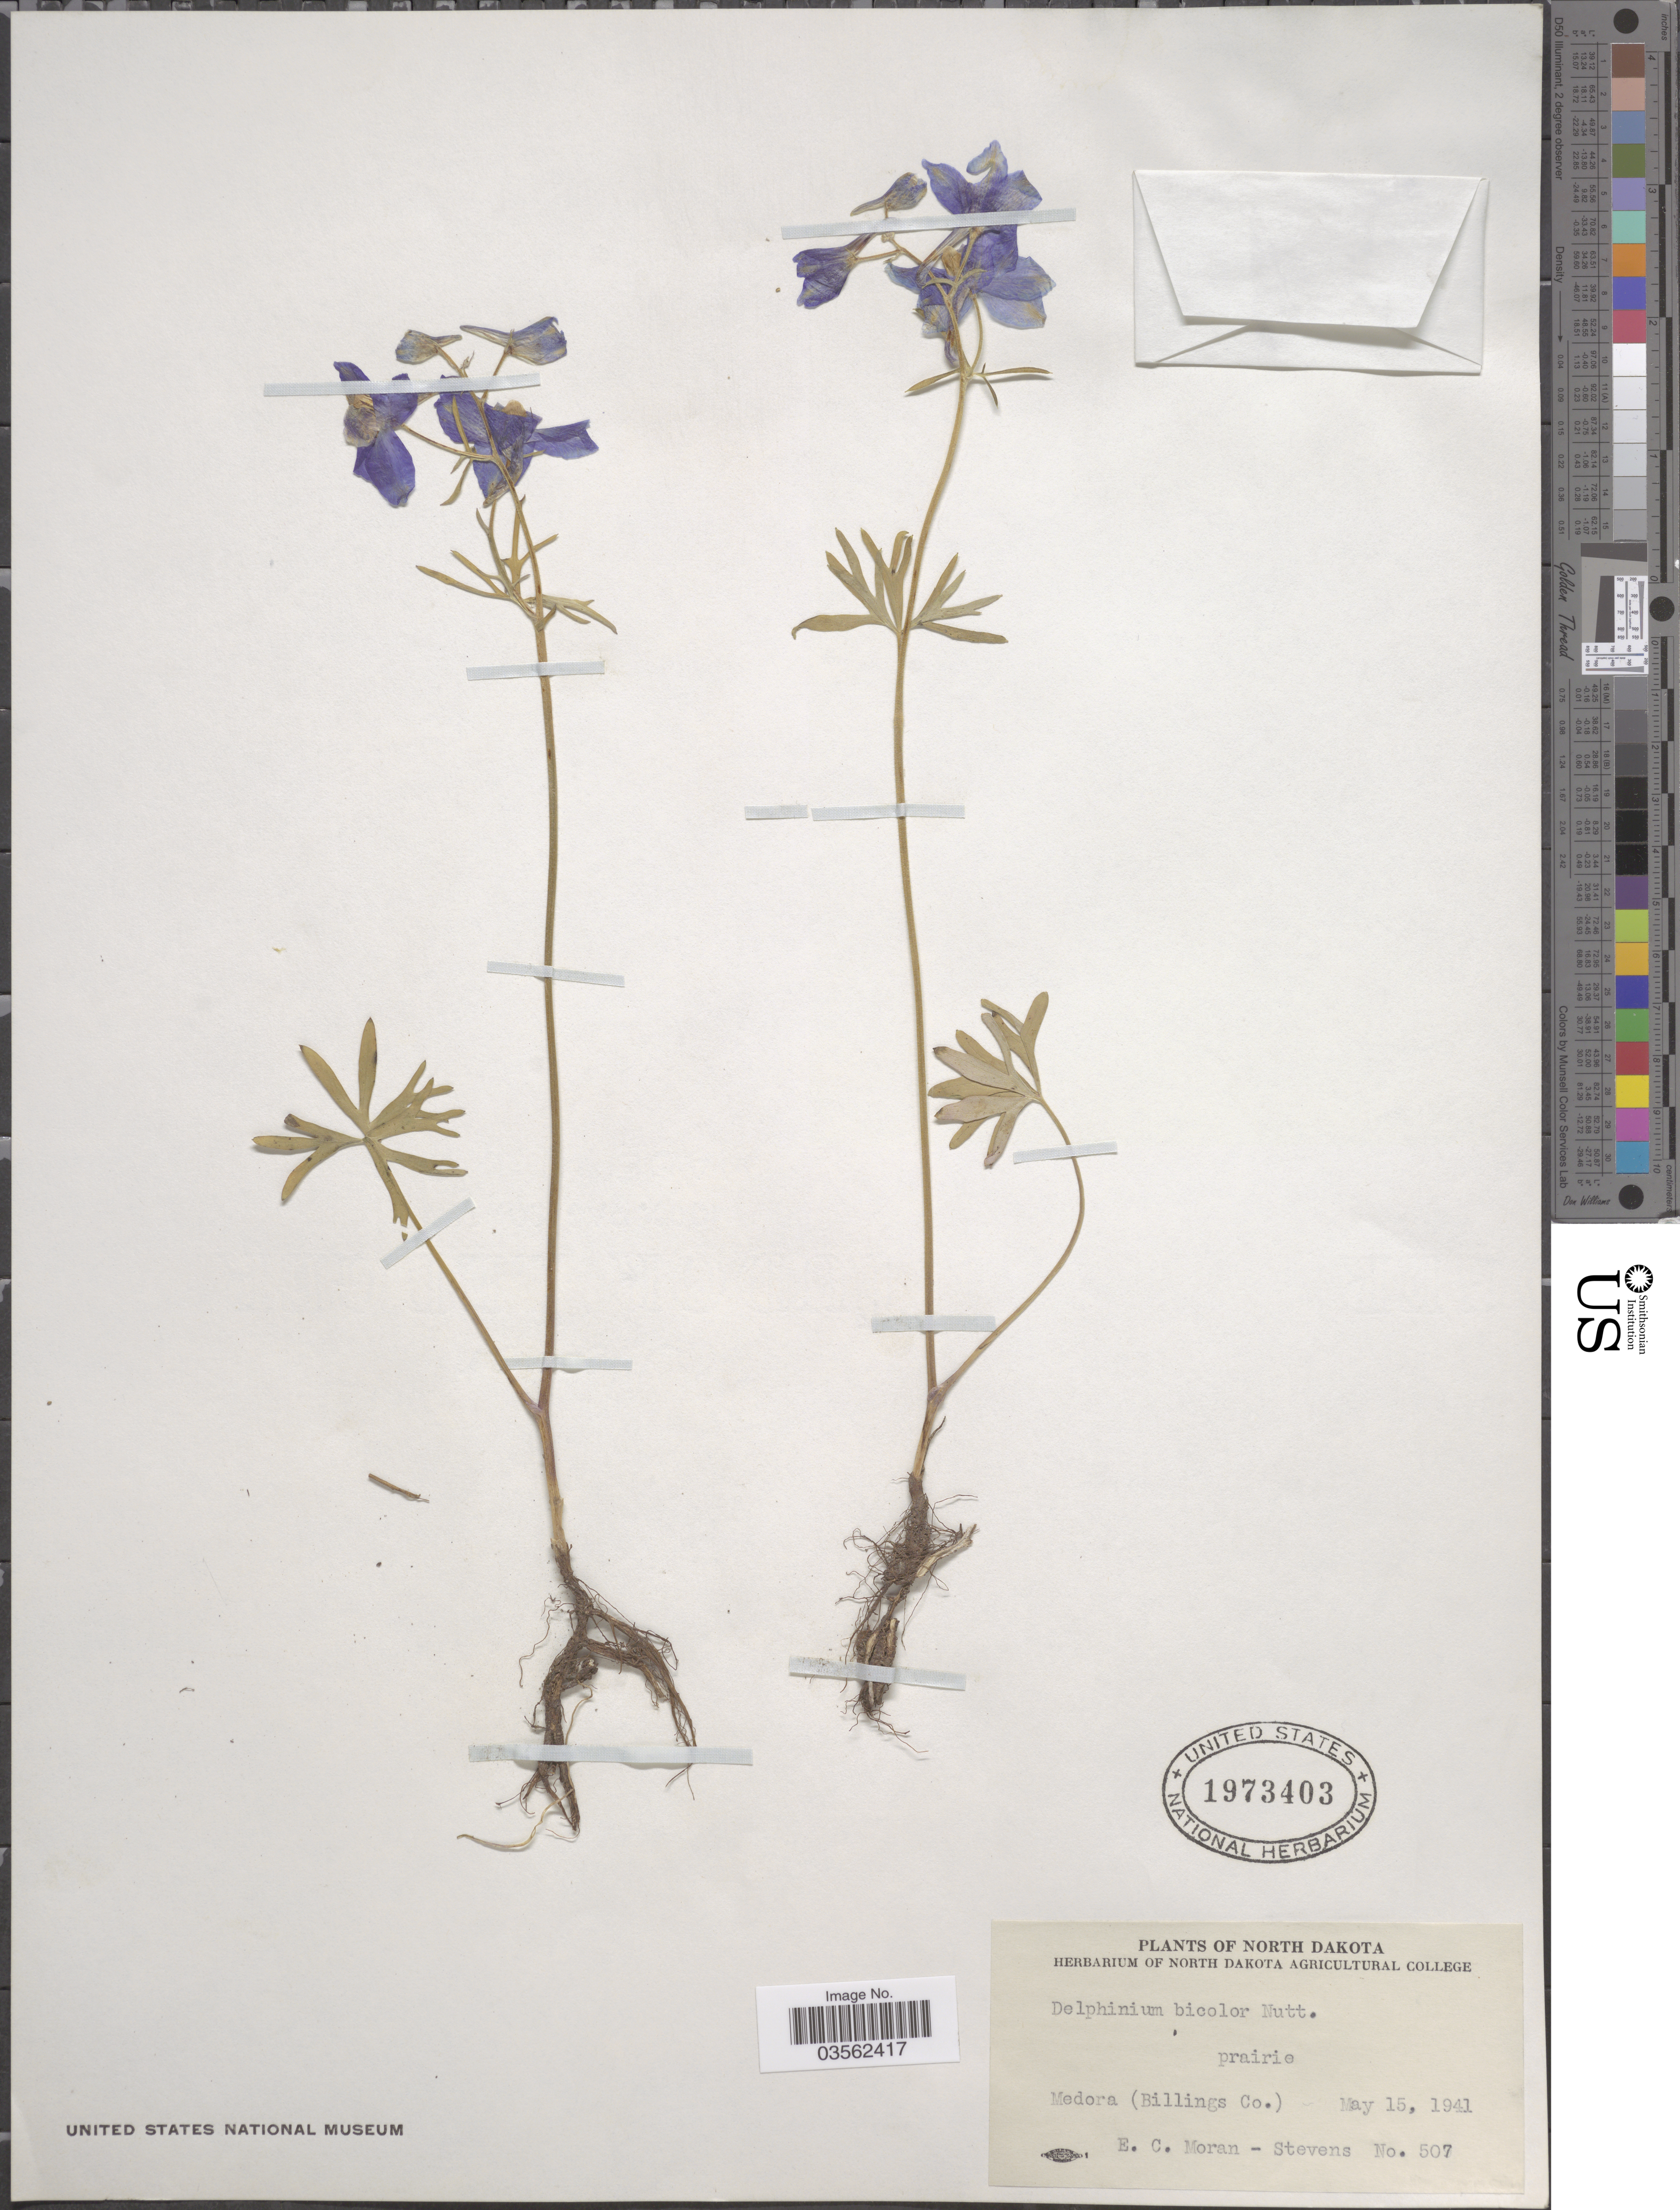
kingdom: Plantae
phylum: Tracheophyta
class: Magnoliopsida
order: Ranunculales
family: Ranunculaceae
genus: Delphinium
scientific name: Delphinium bicolor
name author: Nutt.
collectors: E. Moran-Stevens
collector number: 507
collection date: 1941-05-15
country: United States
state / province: North Dakota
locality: Medora (Billings Co.).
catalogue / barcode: US 1973403